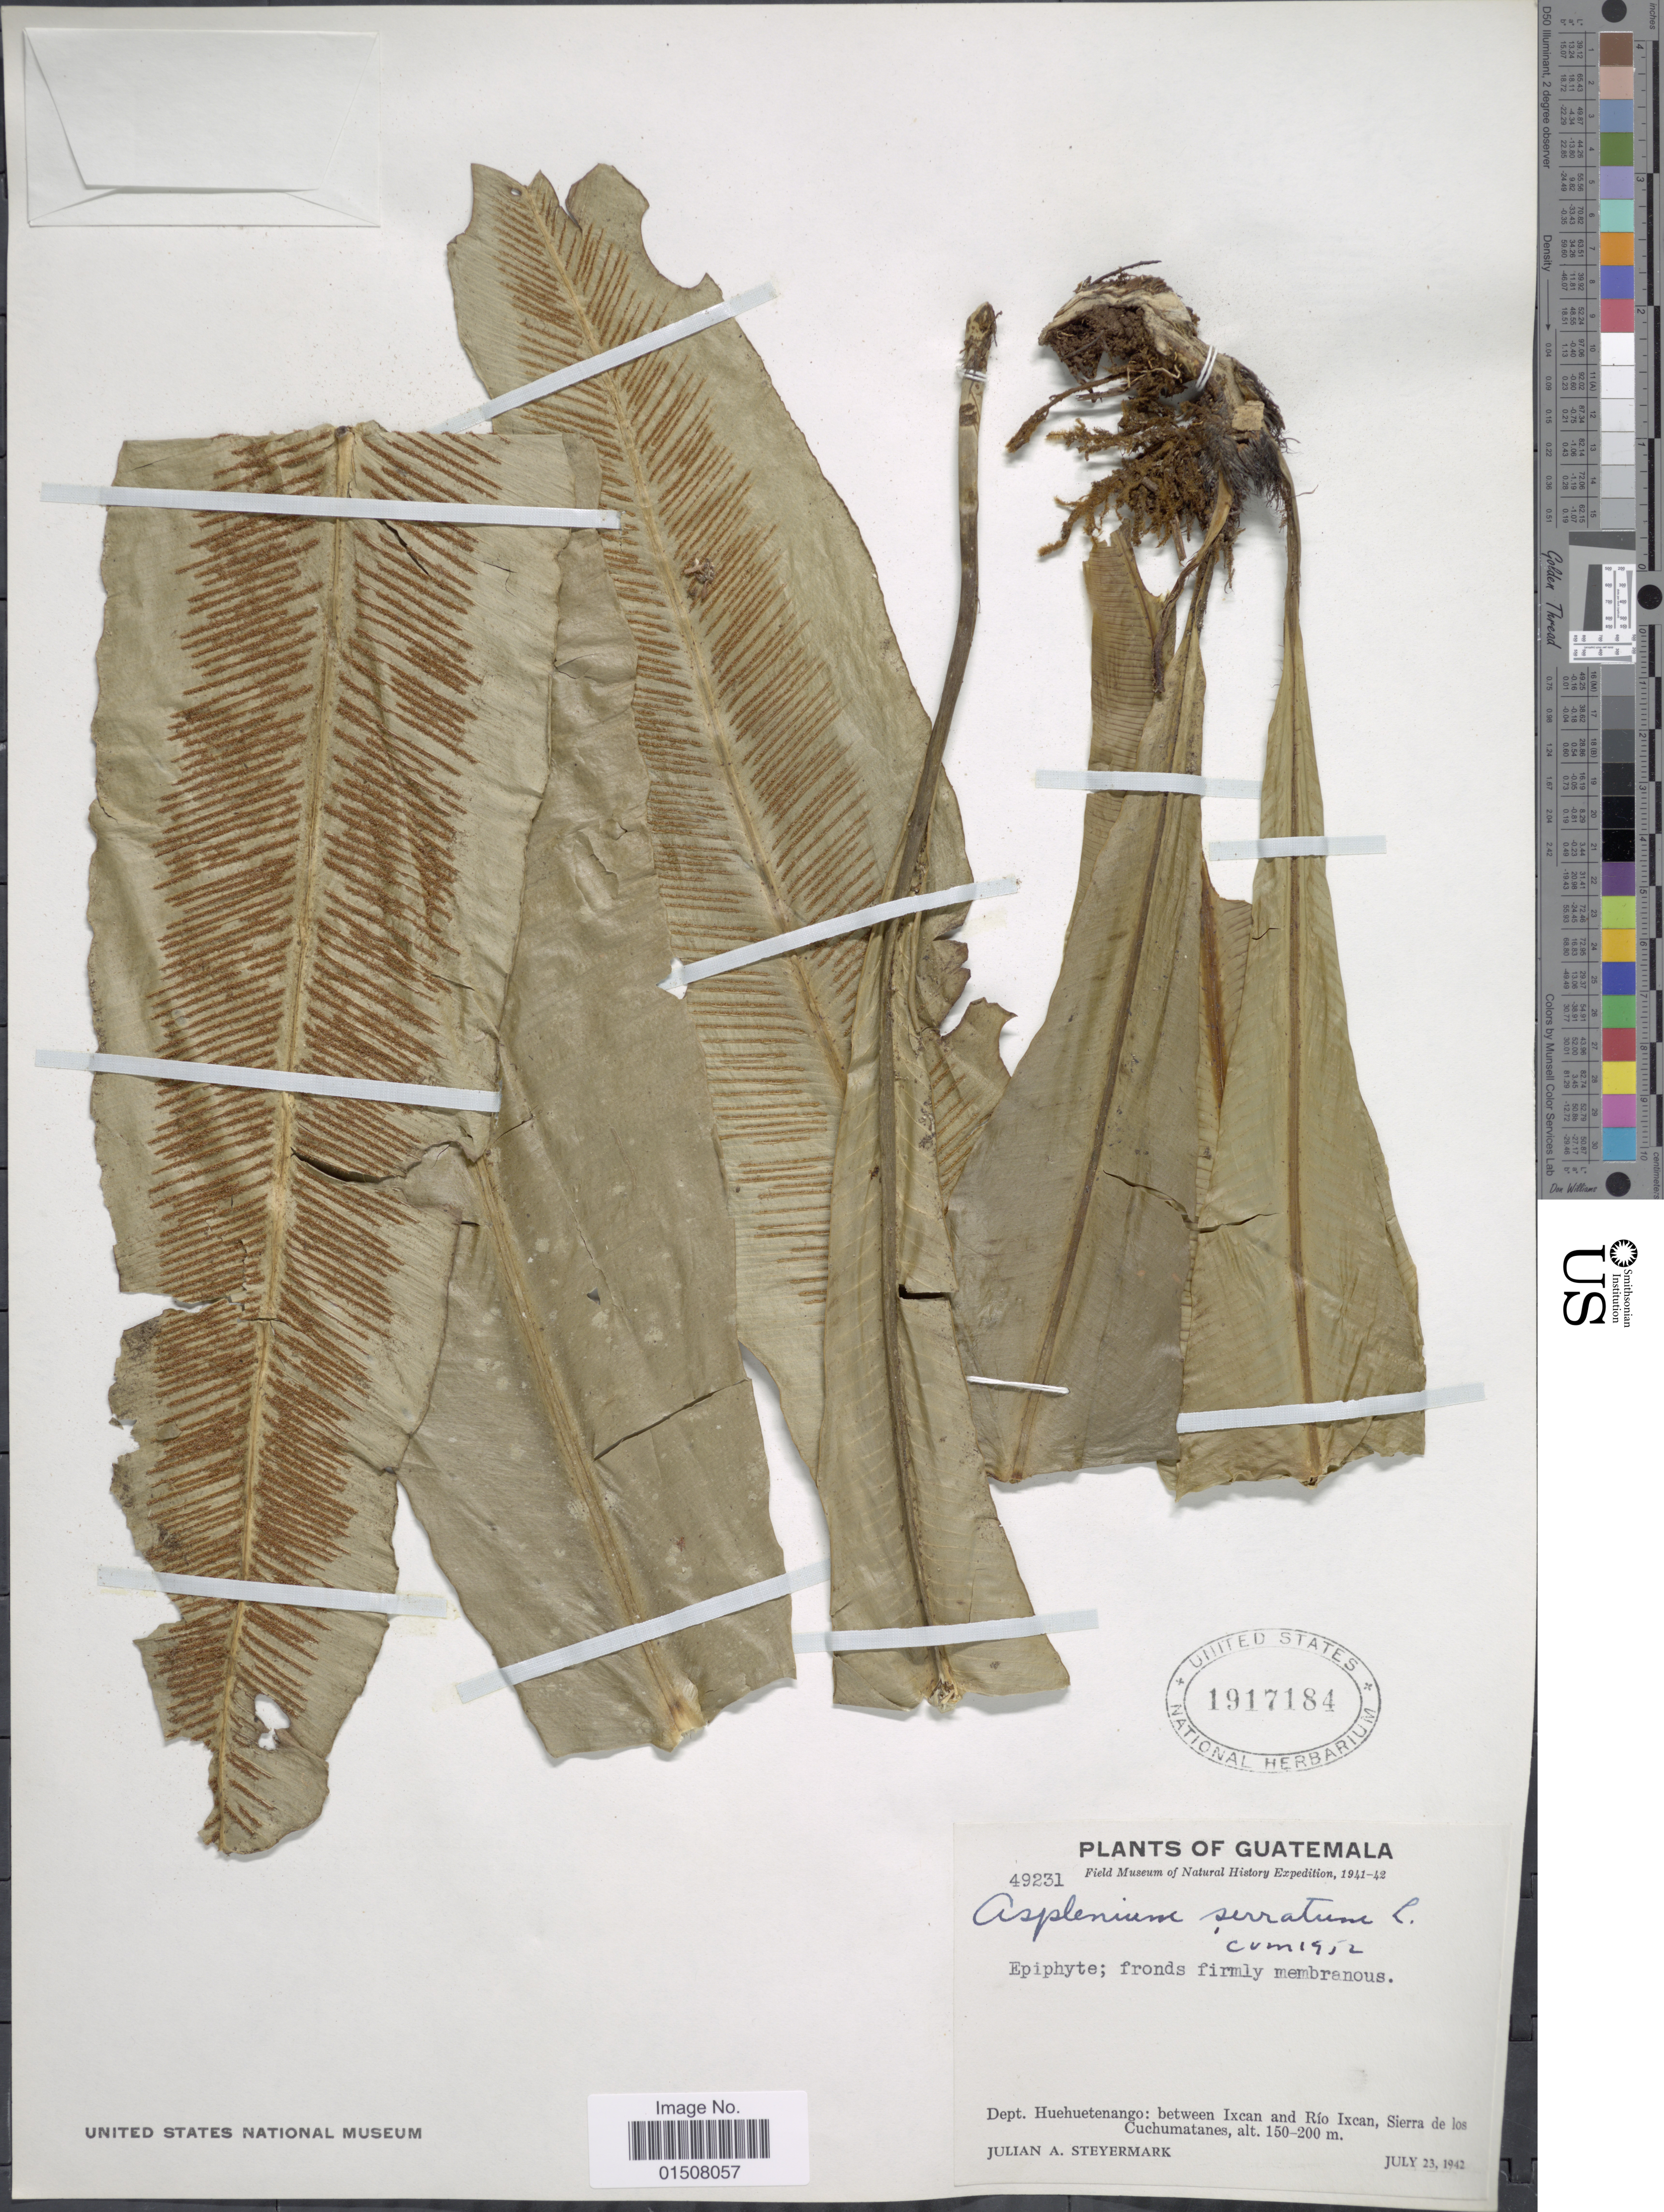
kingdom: Plantae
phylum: Tracheophyta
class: Polypodiopsida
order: Polypodiales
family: Aspleniaceae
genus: Asplenium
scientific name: Asplenium serratum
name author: L.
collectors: J. Steyermark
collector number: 49231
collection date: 1942-07-23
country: Guatemala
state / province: Huehuetenango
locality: Between Ixcan and Rio Ixcan, Sierra de Los Cuchumatanes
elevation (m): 150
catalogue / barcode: US 1917184